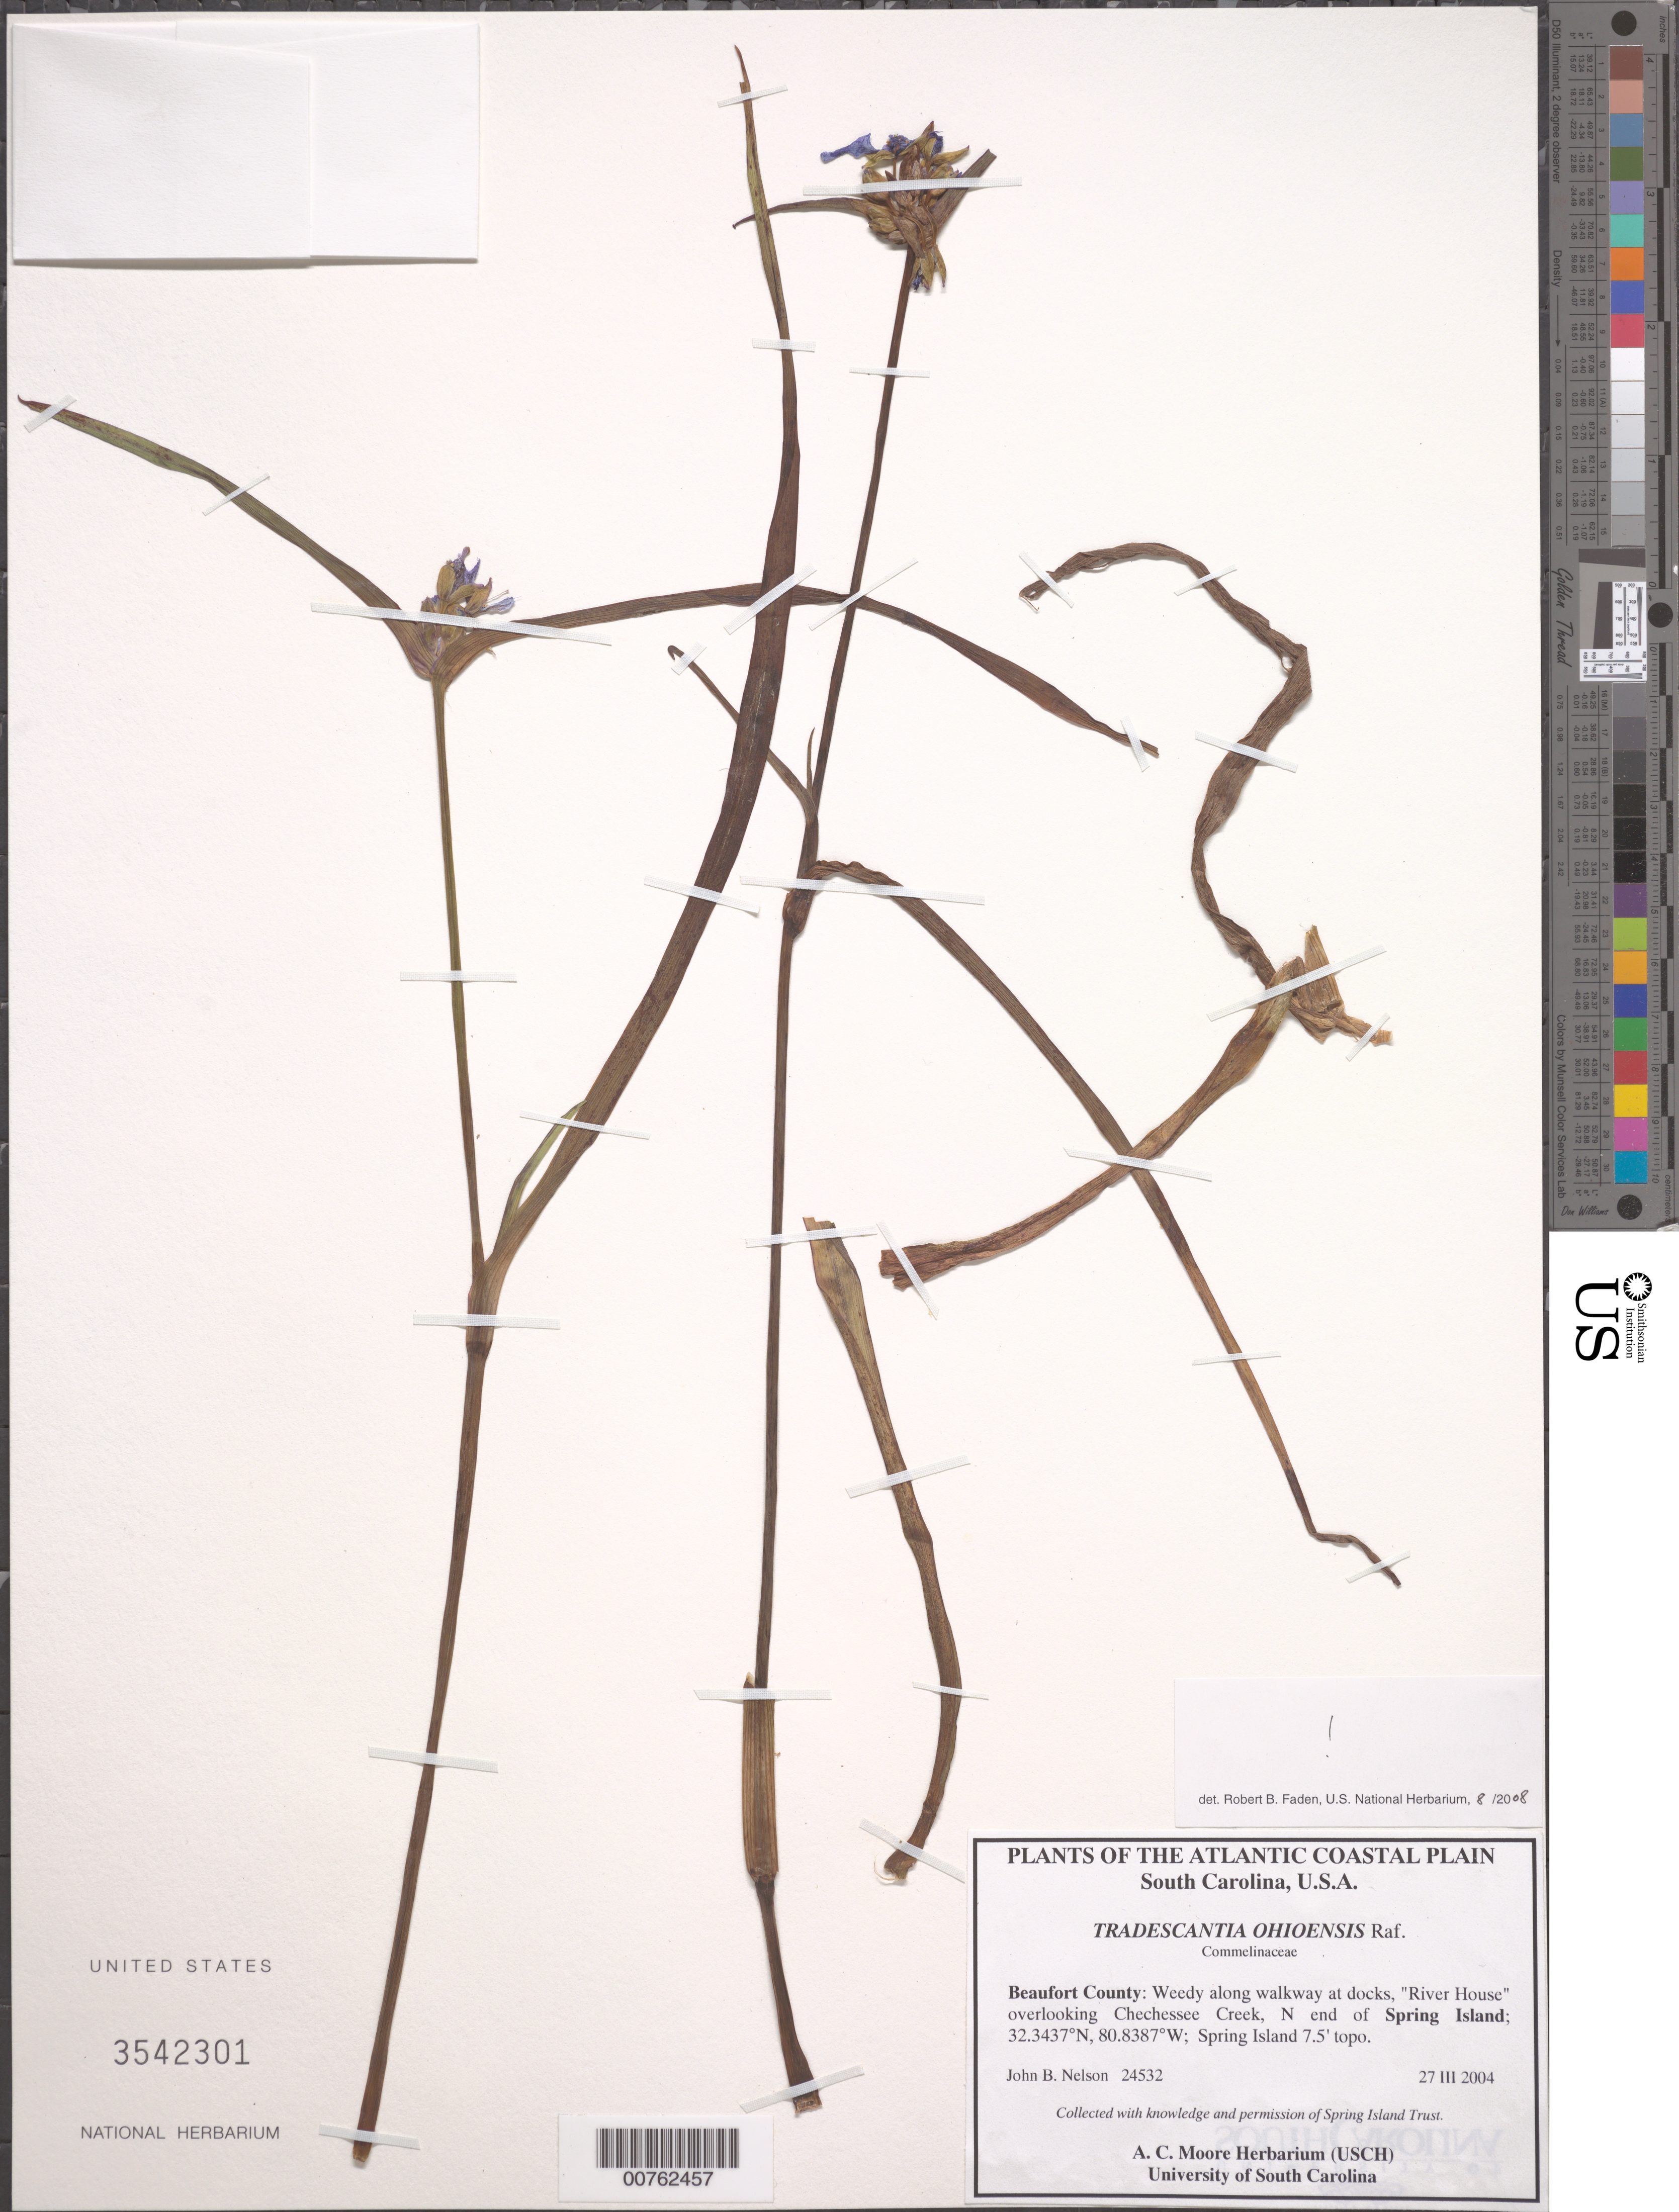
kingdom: Plantae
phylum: Tracheophyta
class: Liliopsida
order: Commelinales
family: Commelinaceae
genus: Tradescantia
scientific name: Tradescantia ohiensis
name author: Raf.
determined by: Faden, Robert B., (US), Smithsonian Institution - National Museum of Natural History (UNITED STATES)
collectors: J. Nelson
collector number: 24532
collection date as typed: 27 Mar 2004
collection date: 2004-03-27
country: United States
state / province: South Carolina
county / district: Beaufort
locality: Spring Island 7.5' topo.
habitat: Weedy along walkway at docks, "River House" overlooking Chechessee Creek, N end of Spring Island;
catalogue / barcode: US 3542301